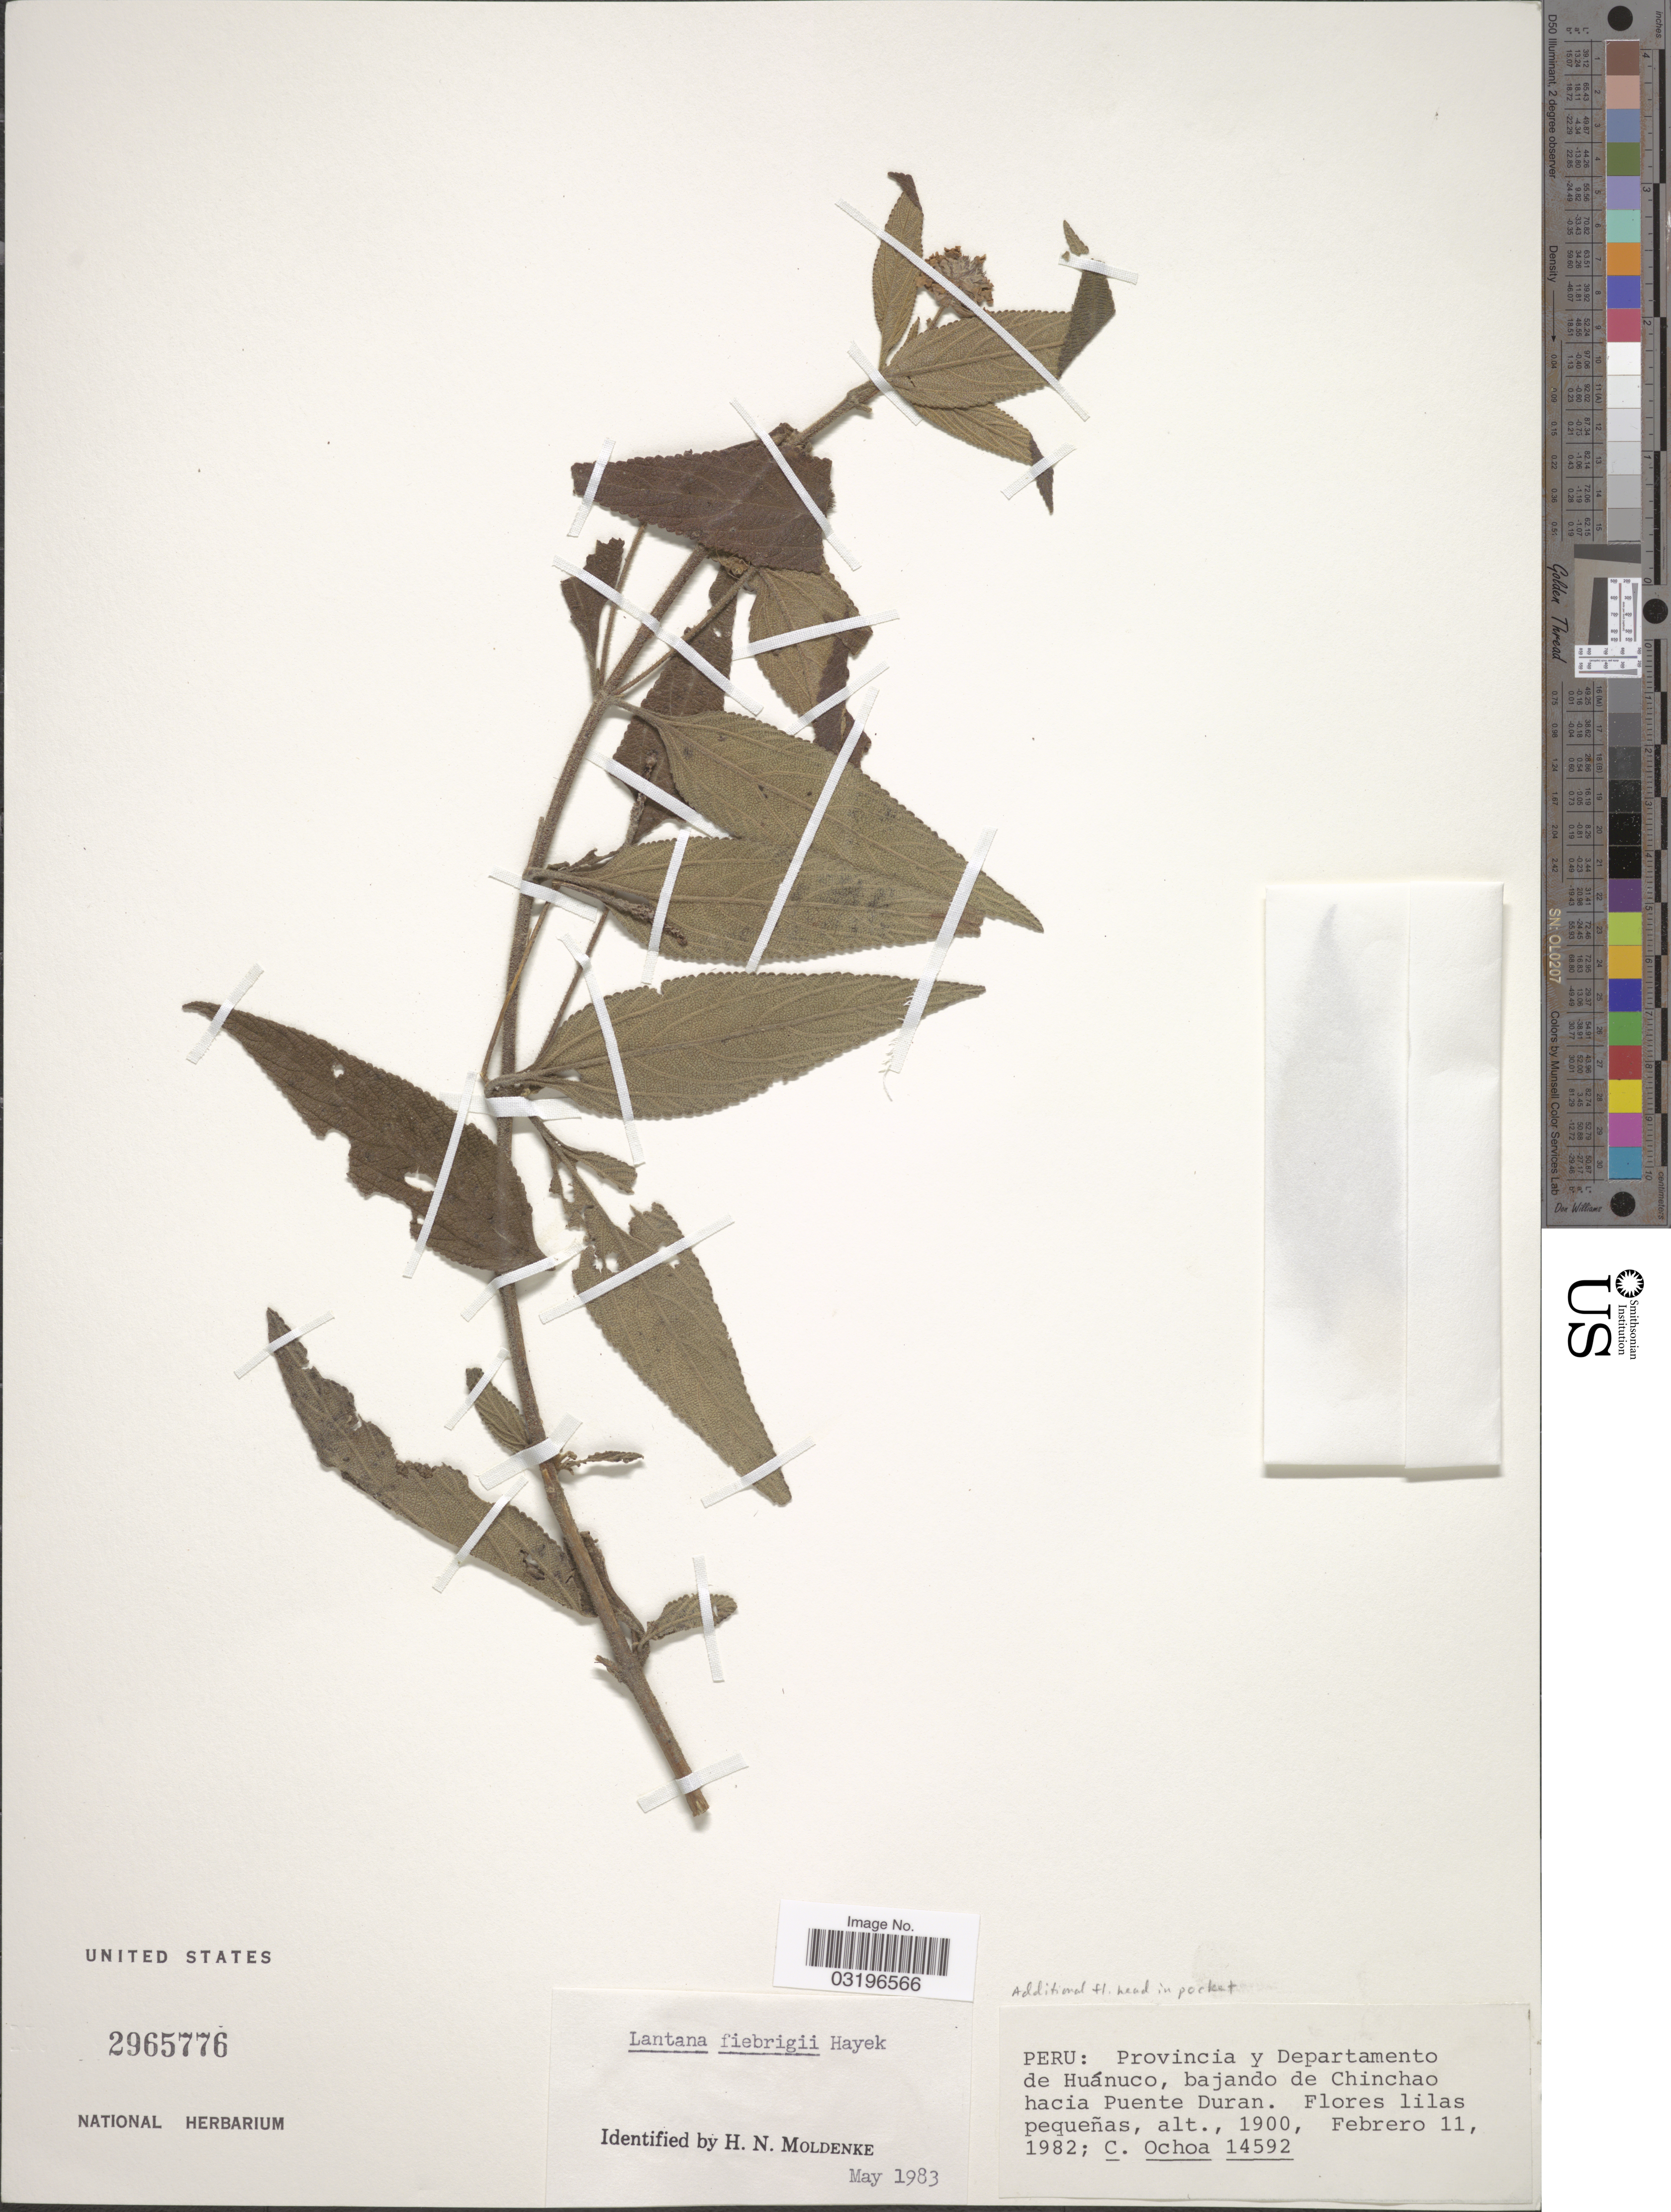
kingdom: Plantae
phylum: Tracheophyta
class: Magnoliopsida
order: Lamiales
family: Verbenaceae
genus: Lantana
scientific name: Lantana fiebrigii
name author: Hayek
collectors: C. Ochoa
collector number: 14592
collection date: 1982-02-11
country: Peru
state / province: Huánuco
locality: Provincia y Departamento de Huánuco, bajando de Chinchao hacia Puente Duran.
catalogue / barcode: US 2965776